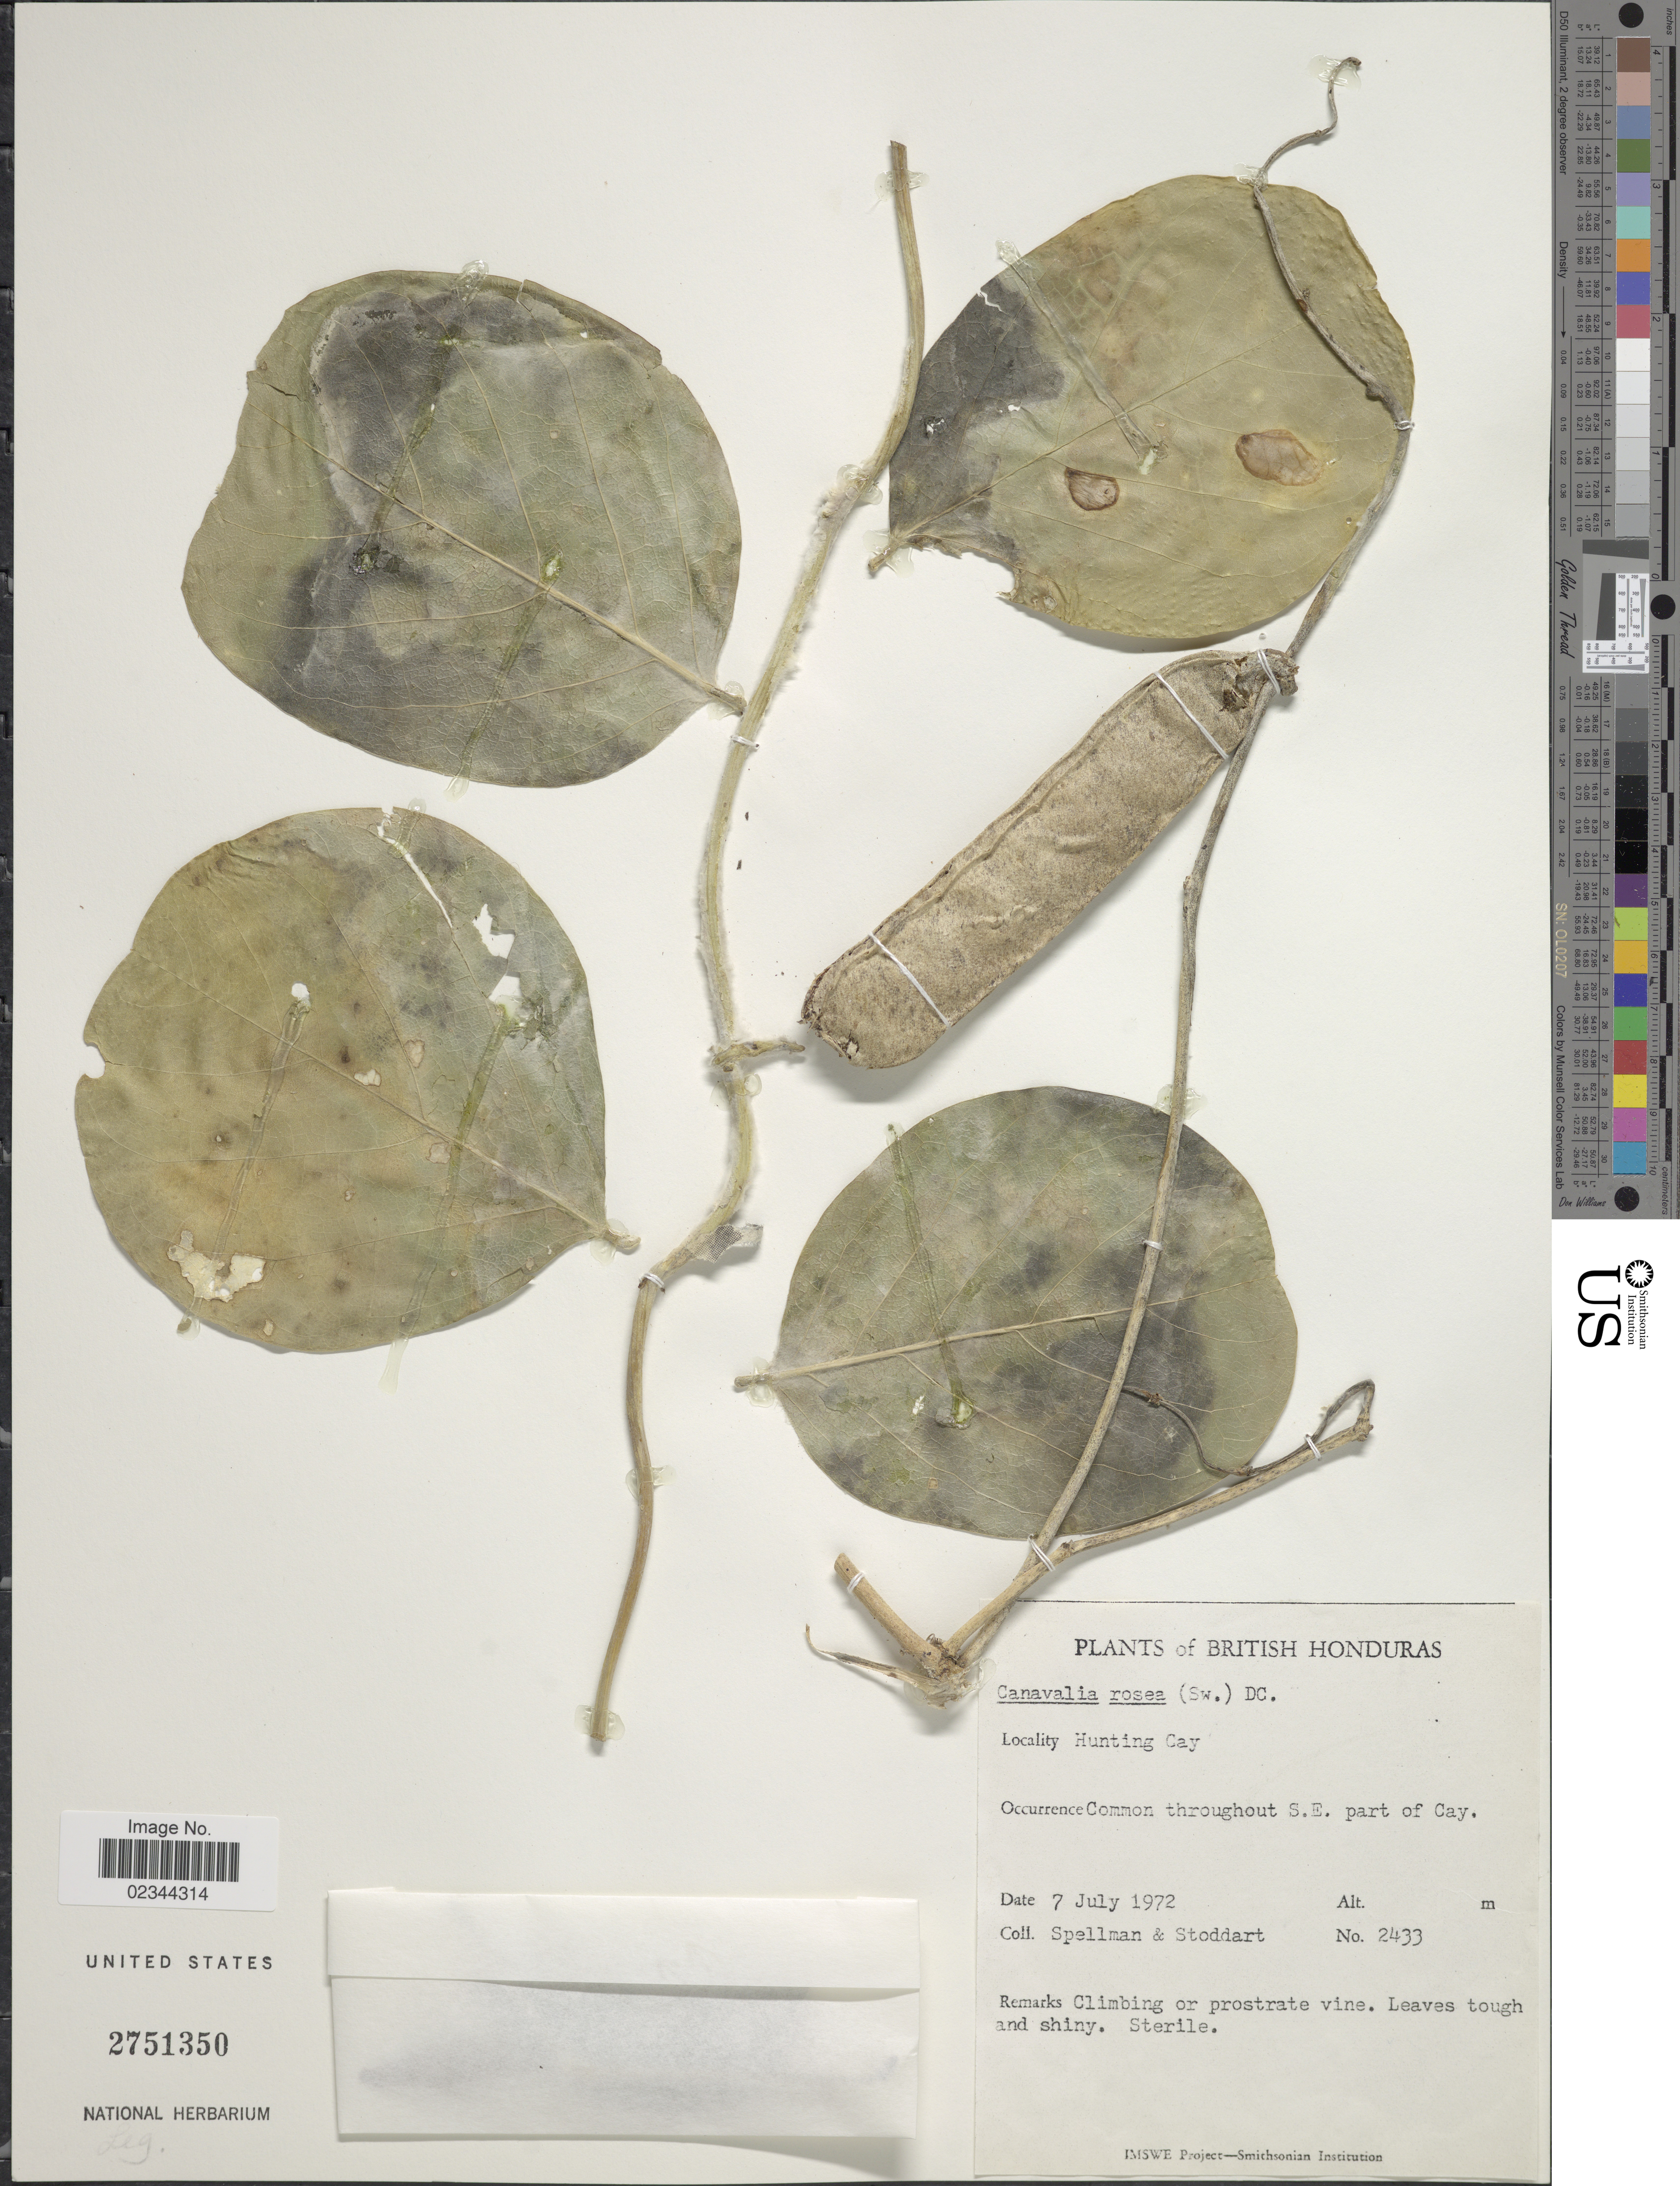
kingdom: Plantae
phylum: Tracheophyta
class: Magnoliopsida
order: Fabales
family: Fabaceae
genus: Canavalia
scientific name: Canavalia rosea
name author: (Sw.) DC.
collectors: Spellman, -- & -. Stoddart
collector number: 2433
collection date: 1972-07-07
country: Belize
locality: British Honduras, Hunting Cay, common throughout S.E. part of Cay.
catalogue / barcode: US 2751350